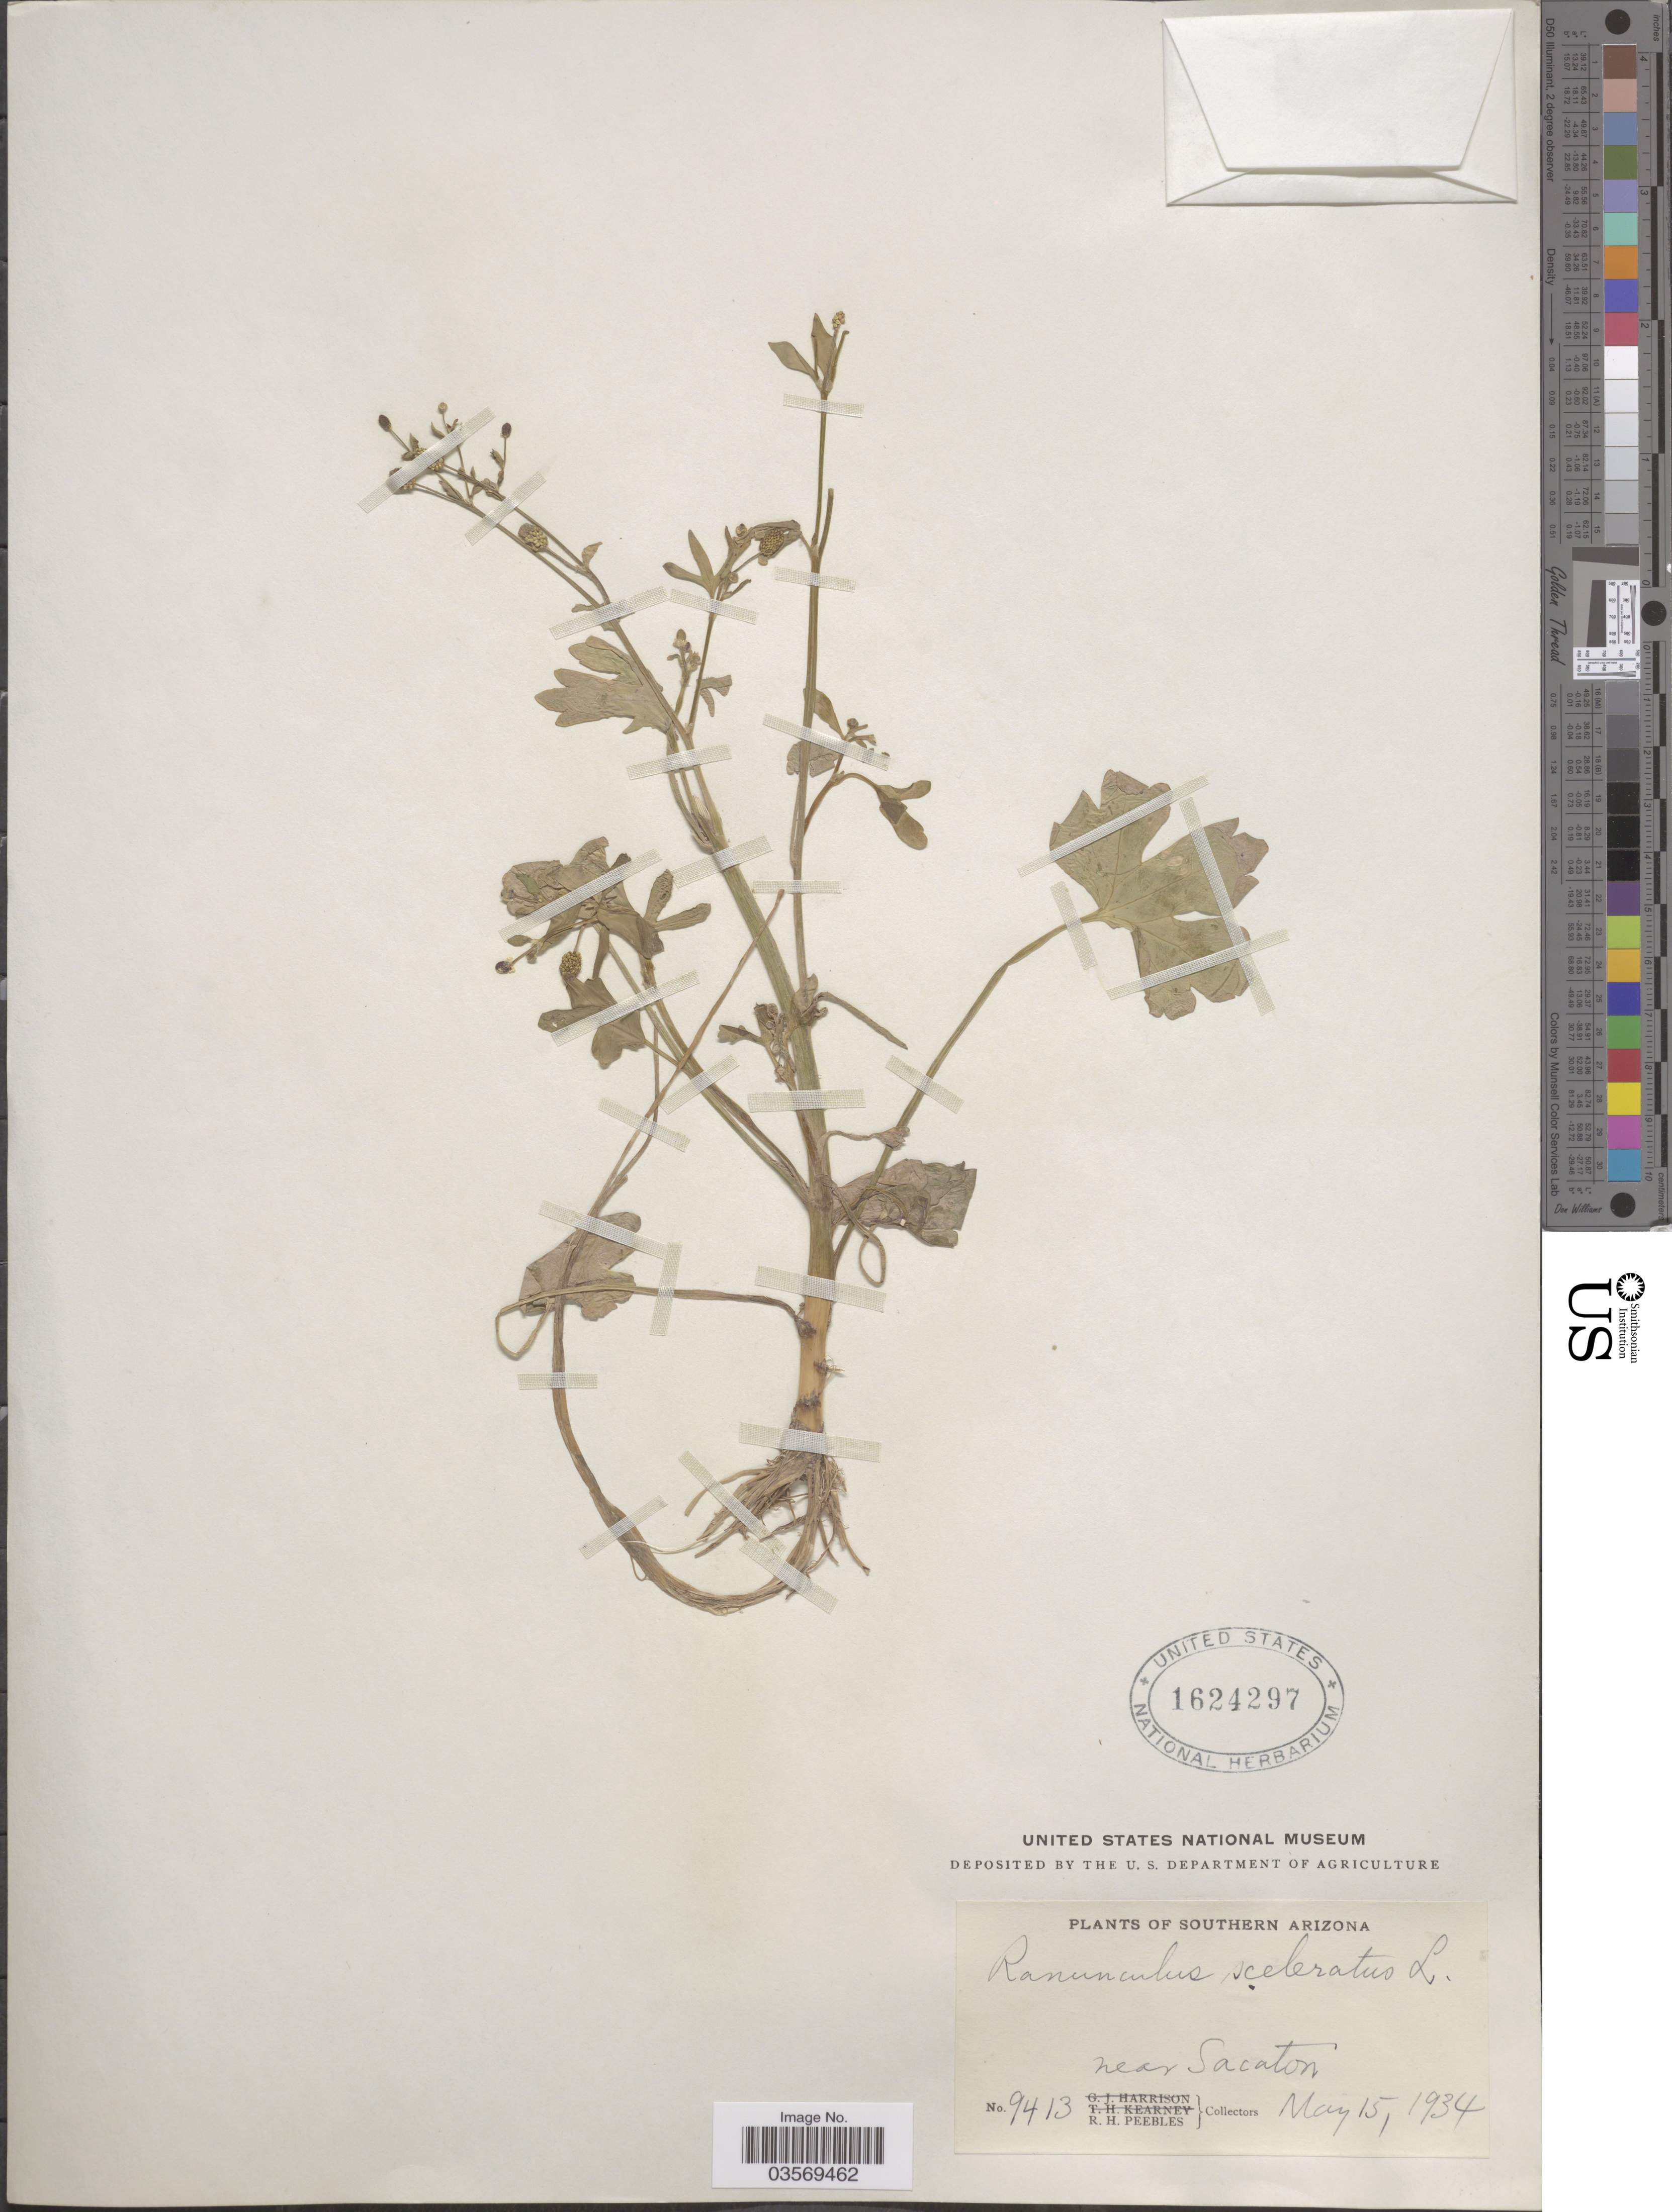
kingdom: Plantae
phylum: Tracheophyta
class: Magnoliopsida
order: Ranunculales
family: Ranunculaceae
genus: Ranunculus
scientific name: Ranunculus sceleratus var. multifidus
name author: Nutt.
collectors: R. H. Peebles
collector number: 9413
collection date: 1934-05-15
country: United States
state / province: Arizona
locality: Southern Arizona. Near Sacaton.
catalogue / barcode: US 1624297